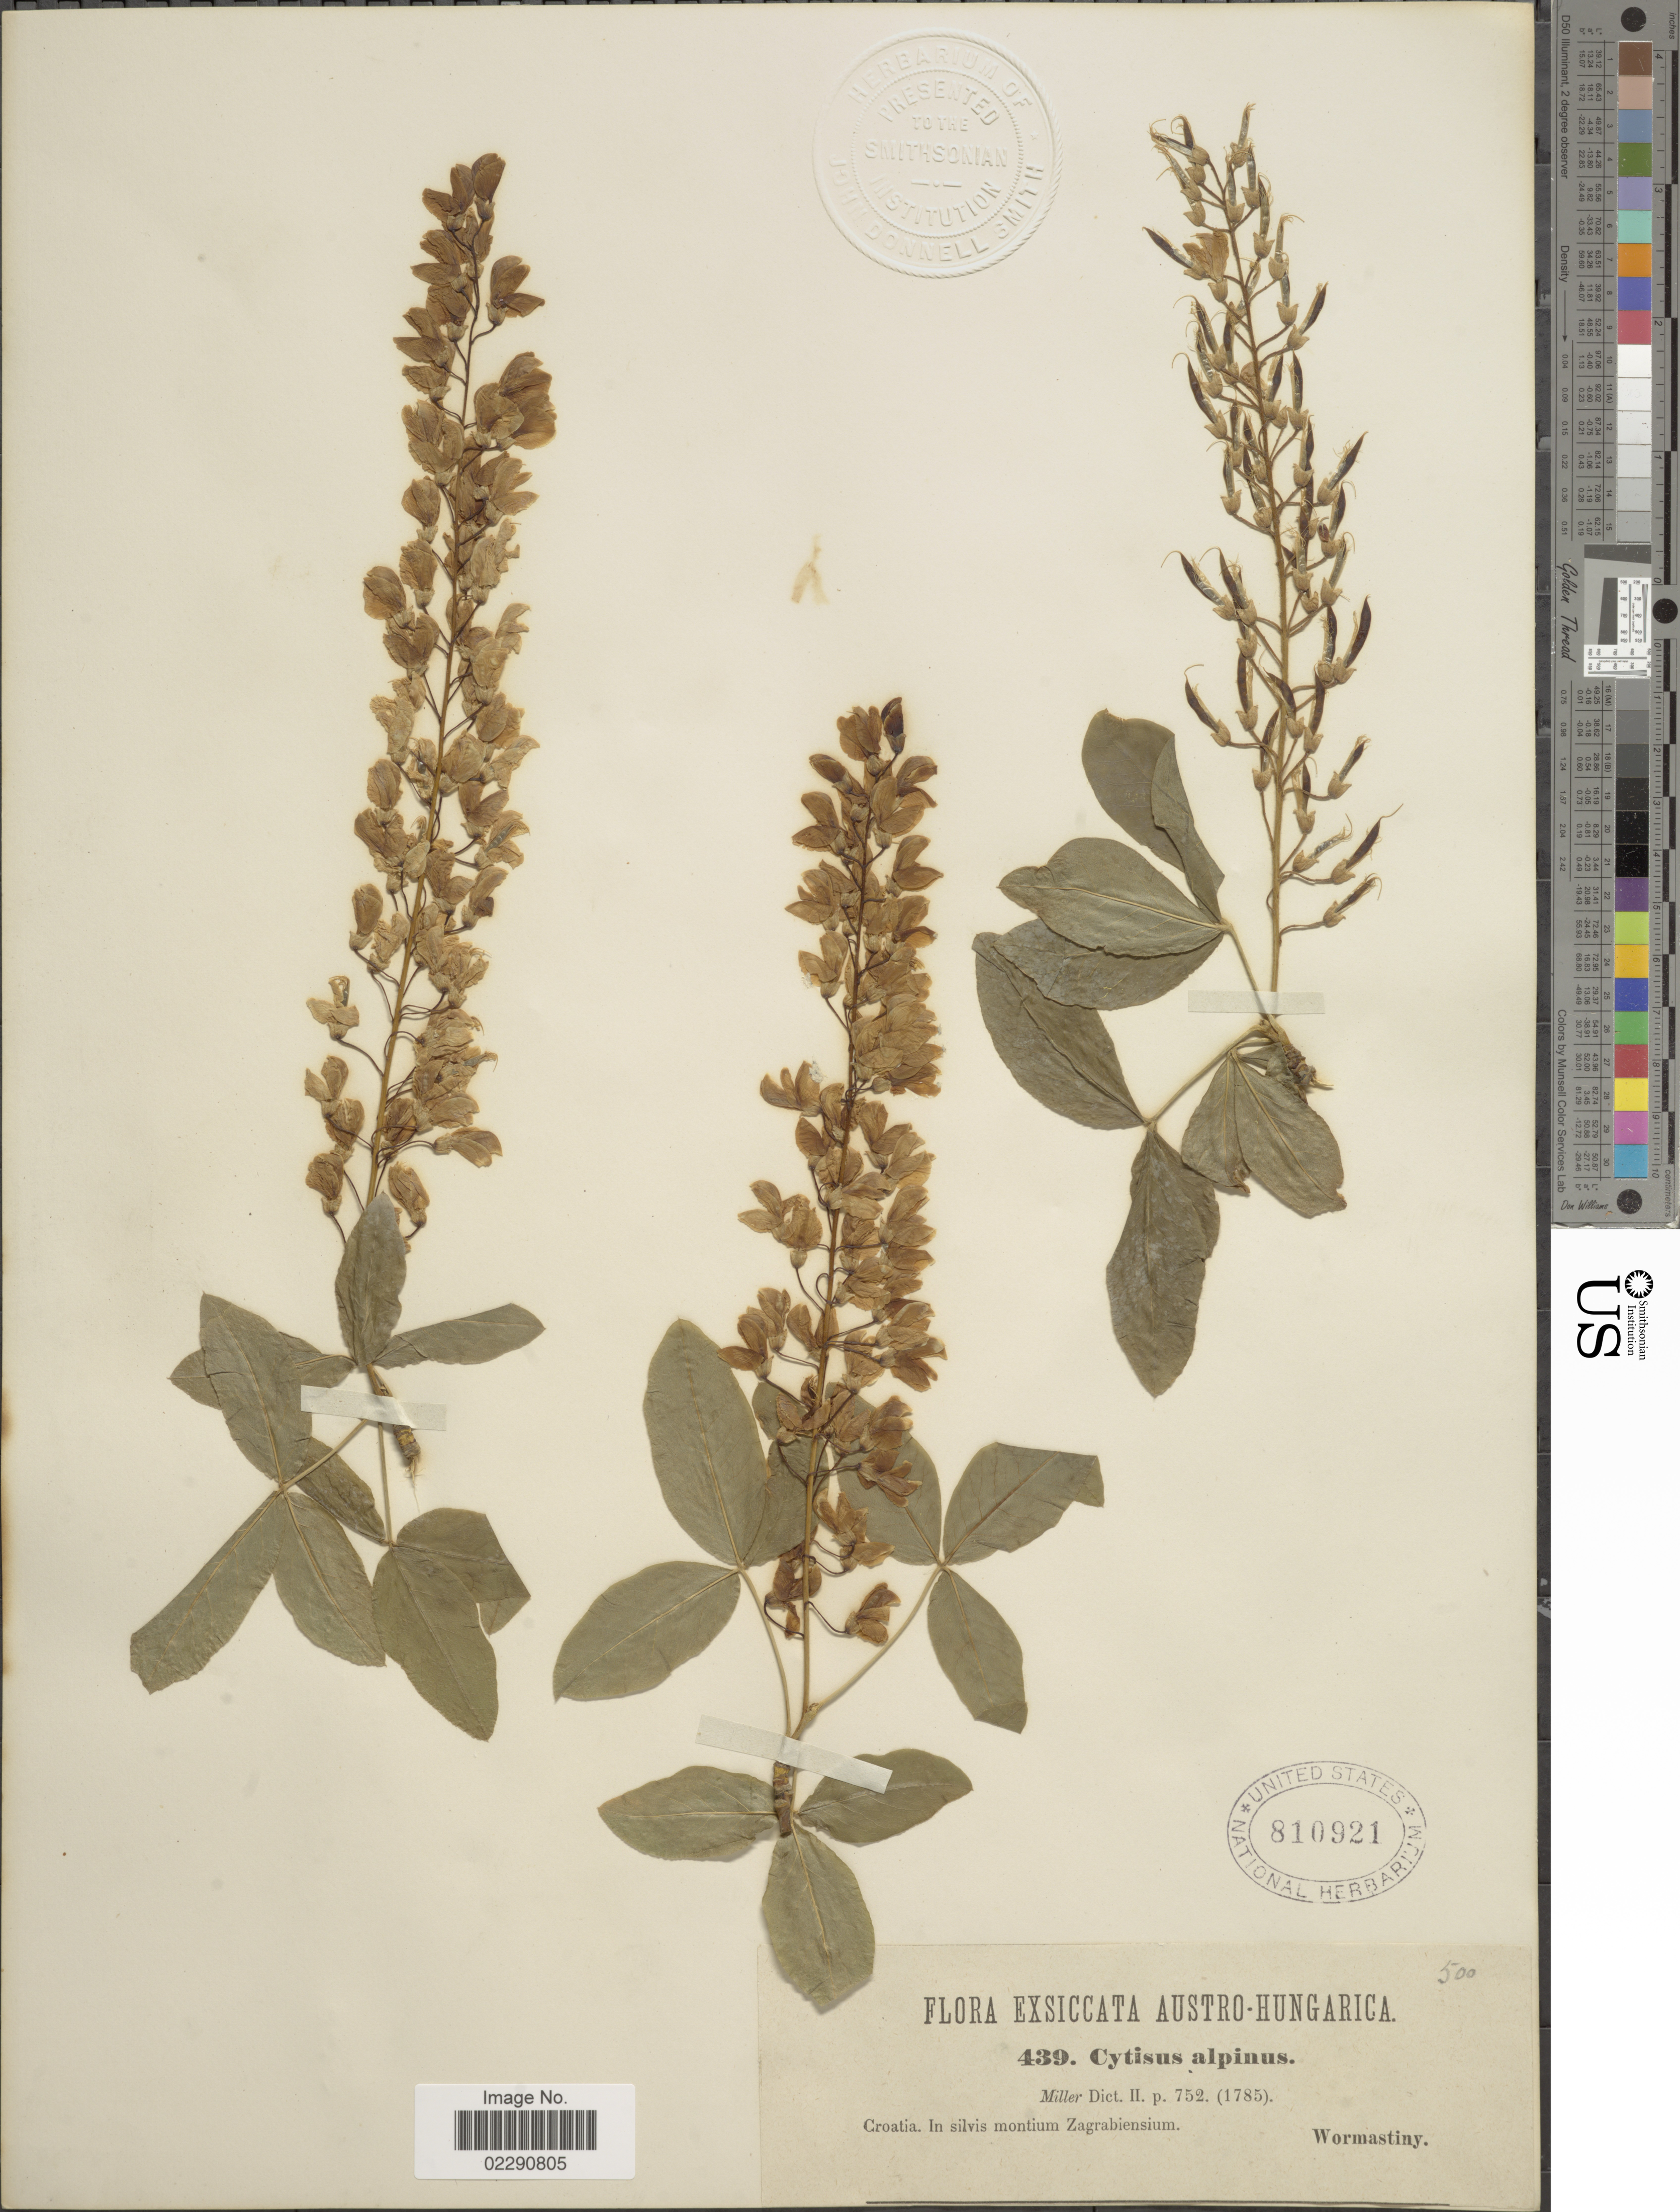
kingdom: Plantae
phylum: Tracheophyta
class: Magnoliopsida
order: Fabales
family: Fabaceae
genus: Laburnum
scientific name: Laburnum alpinum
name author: (Mill.) Bercht. & J. Presl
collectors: Wormastiny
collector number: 439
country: Croatia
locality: Montium Zagrabiensium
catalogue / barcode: US 810921